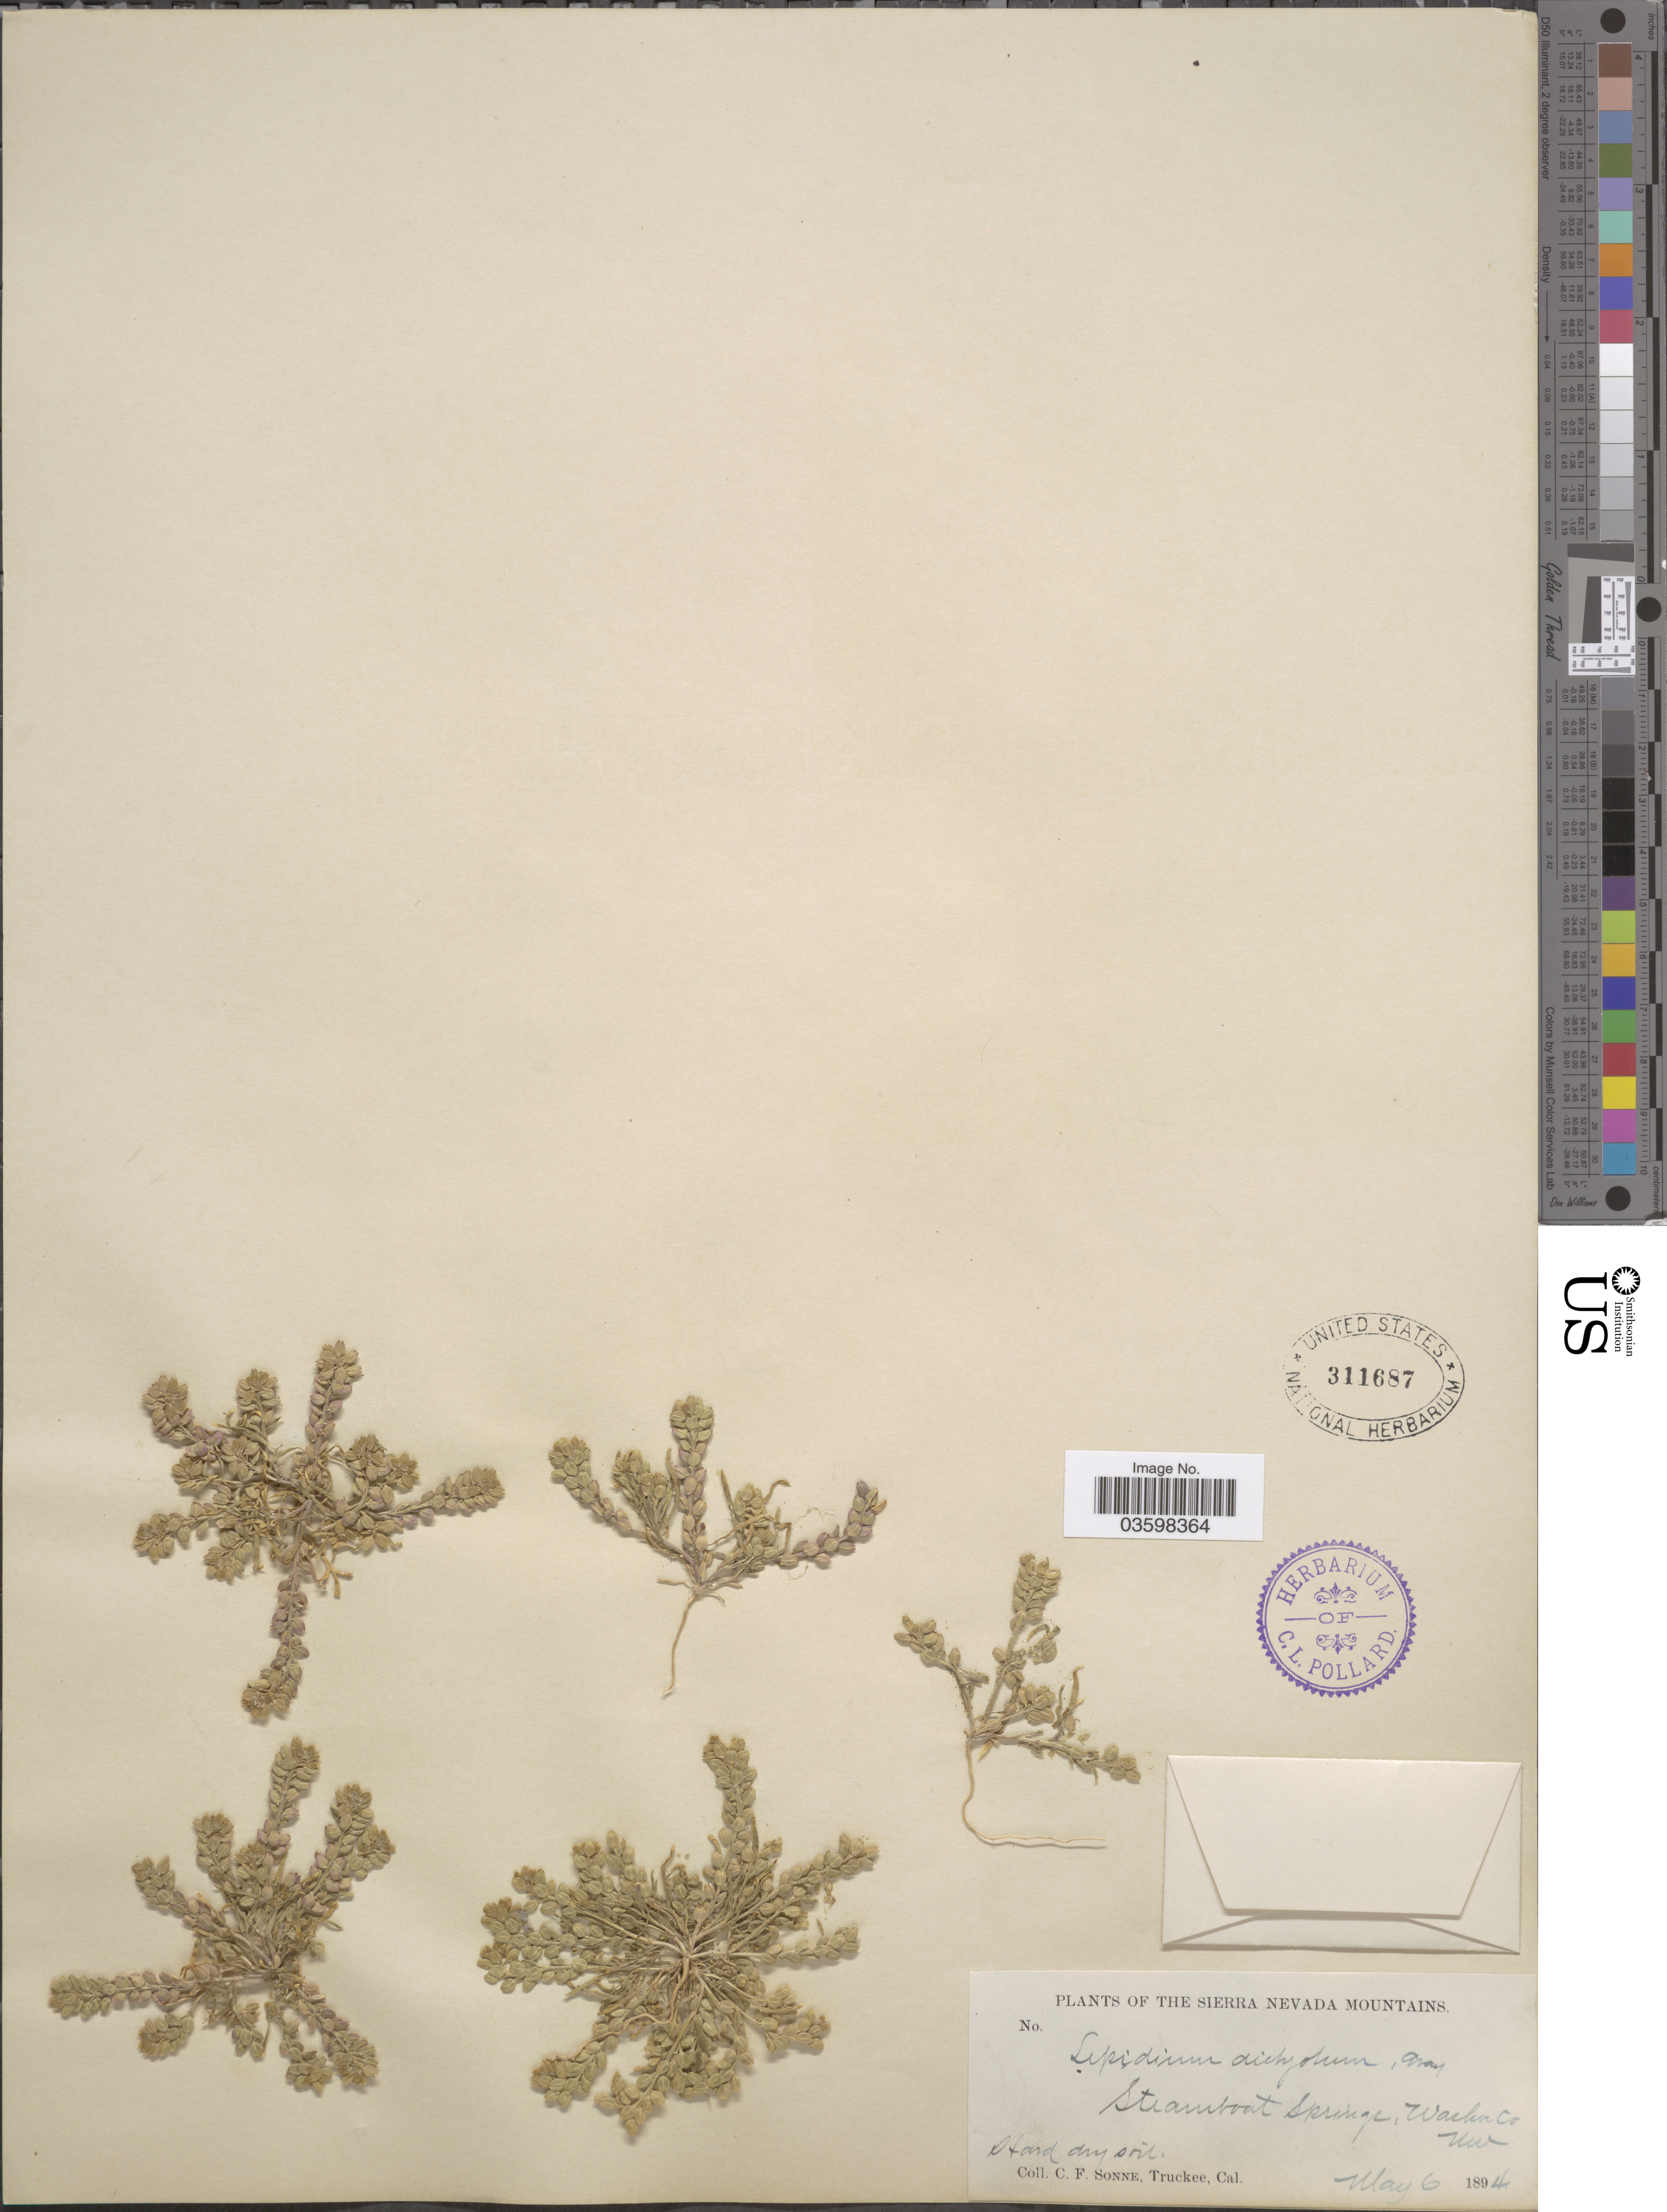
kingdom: Plantae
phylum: Tracheophyta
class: Magnoliopsida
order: Brassicales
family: Brassicaceae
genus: Lepidium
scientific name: Lepidium dictyotum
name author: A. Gray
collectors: C. Sonne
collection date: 1894-05-06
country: United States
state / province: Nevada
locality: The Sierra Nevada Mountains. Steamboat springs, Washoe Co.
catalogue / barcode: US 311687